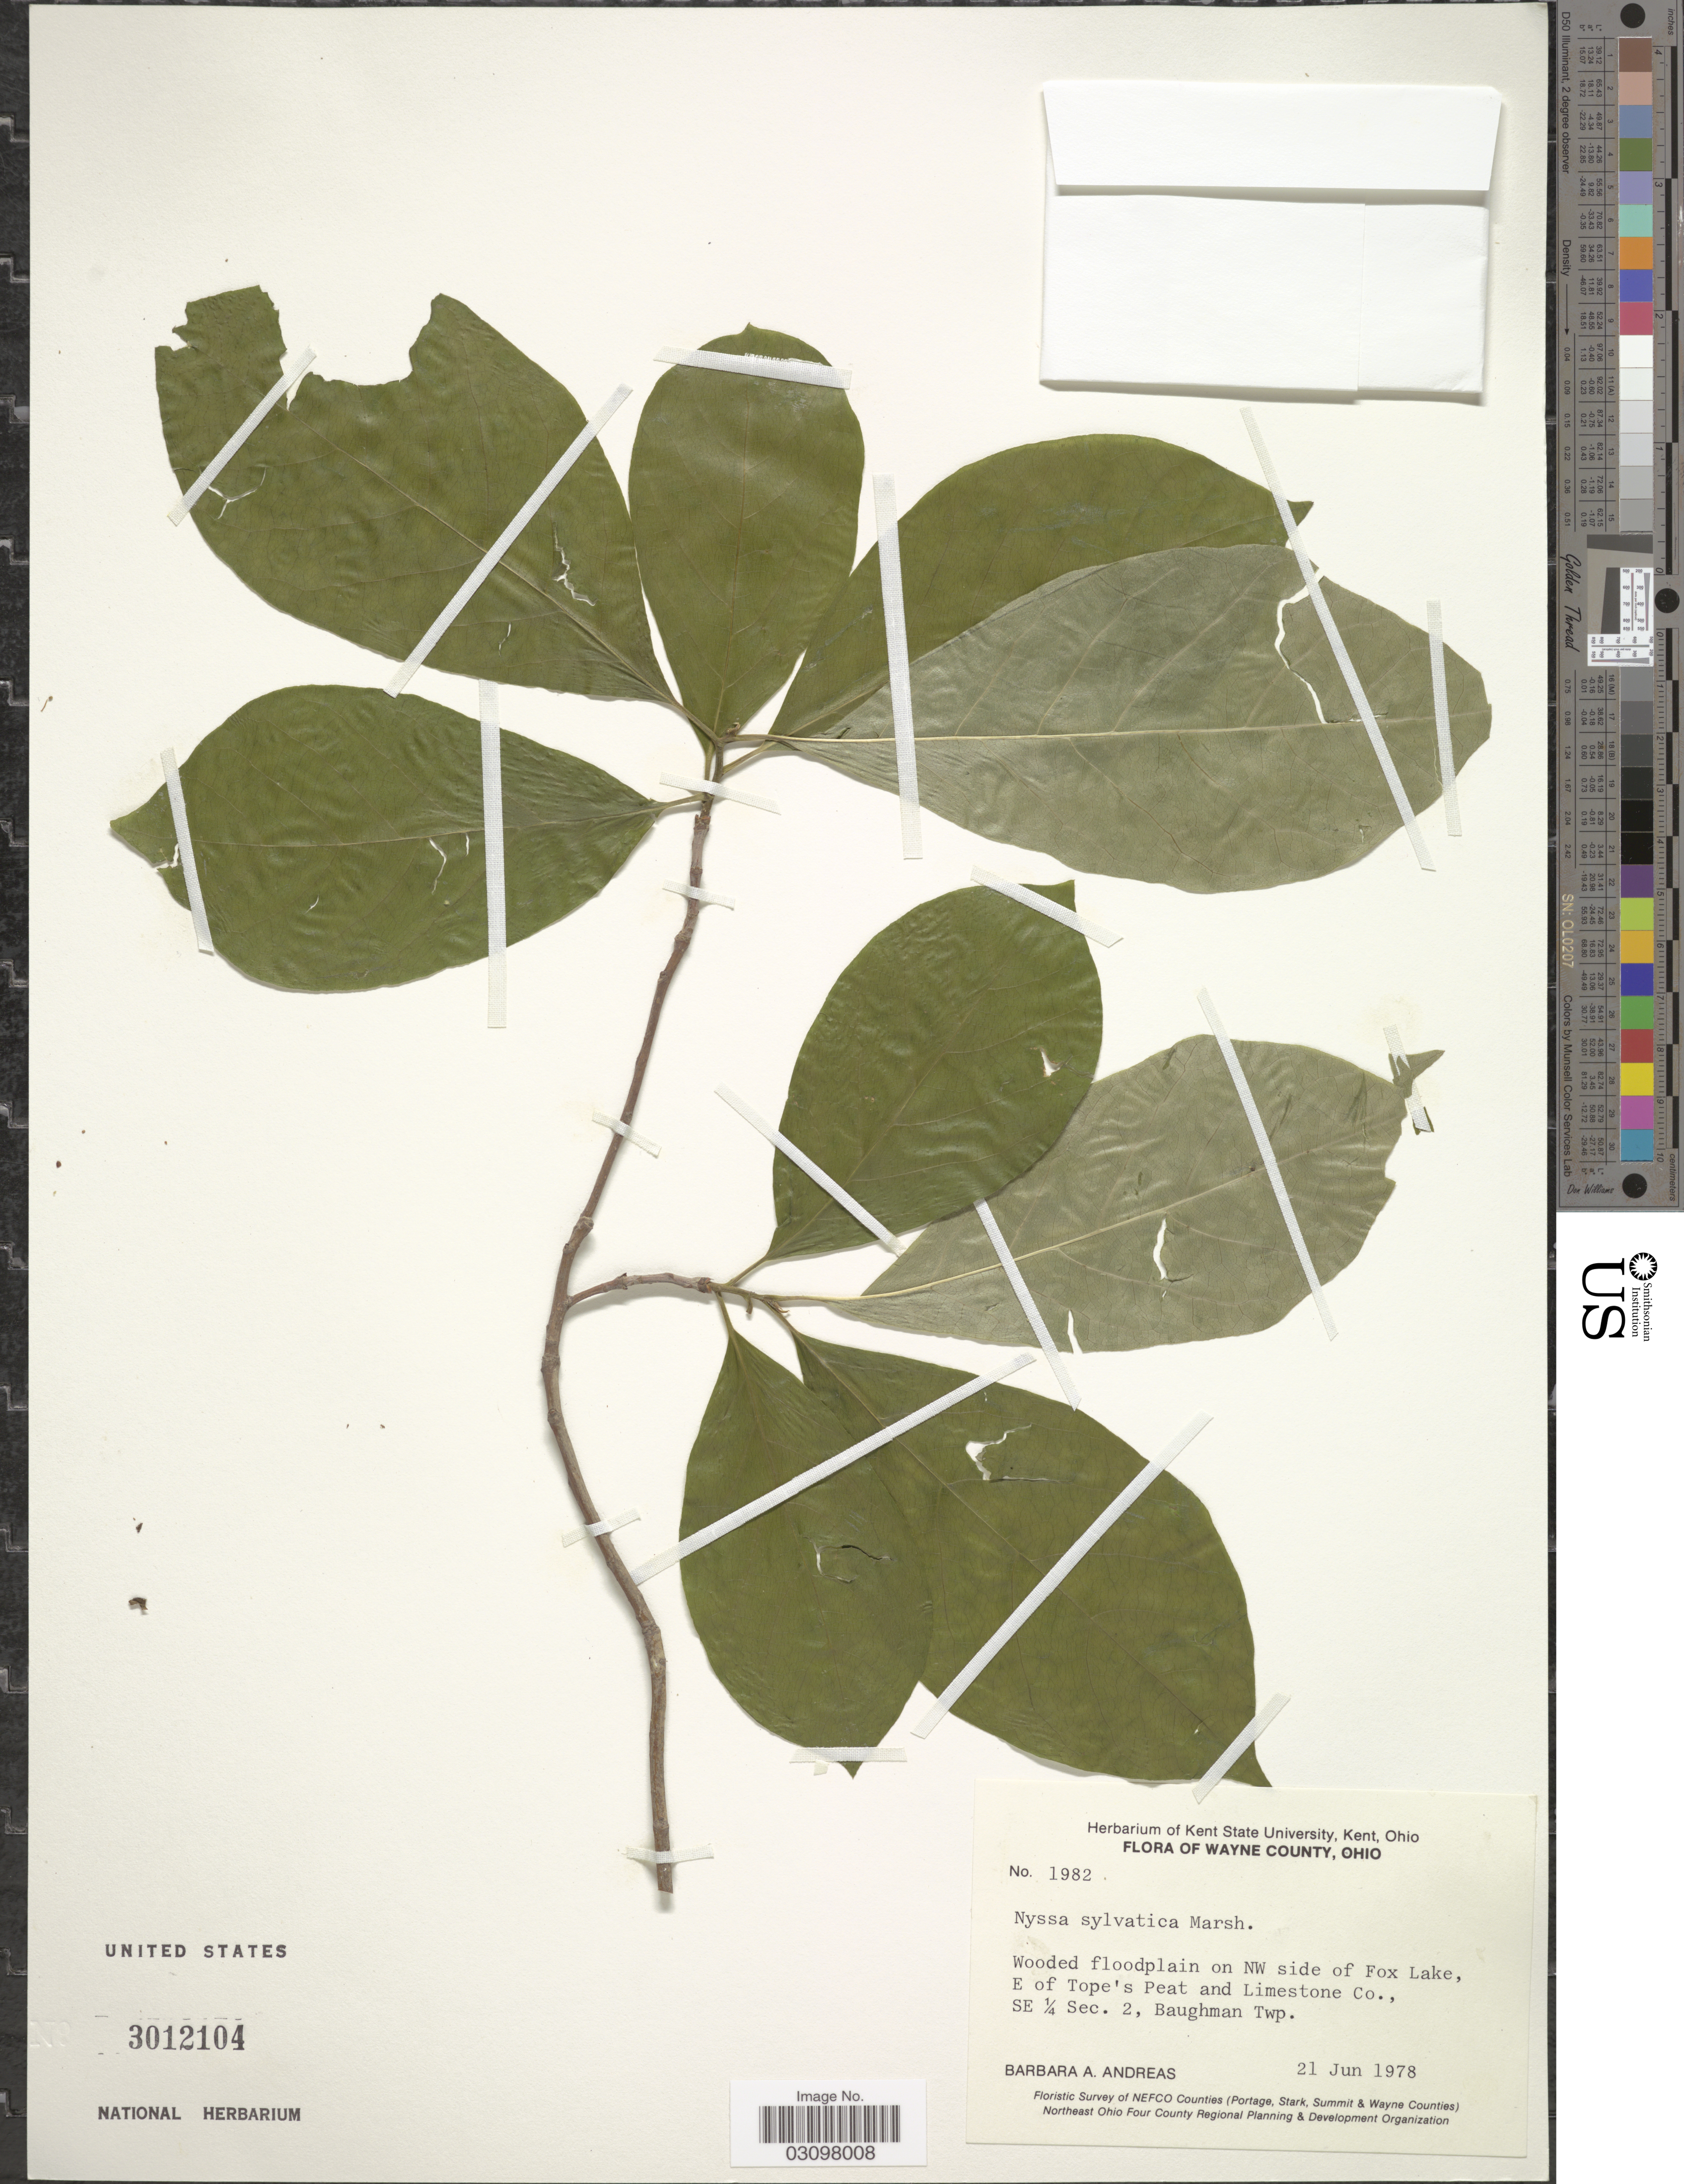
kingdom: Plantae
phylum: Tracheophyta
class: Magnoliopsida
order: Cornales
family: Nyssaceae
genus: Nyssa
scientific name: Nyssa sylvatica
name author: Marshall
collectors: B. A. Andreas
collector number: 1982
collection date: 1978-06-21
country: United States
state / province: Ohio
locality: Wayne County. Wooded floodplain on NW side of Fox Lake, E of Tope's Peat and Limestone Co., SE 1/4 Sec. 2, Baughman Twp.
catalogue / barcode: US 3012104